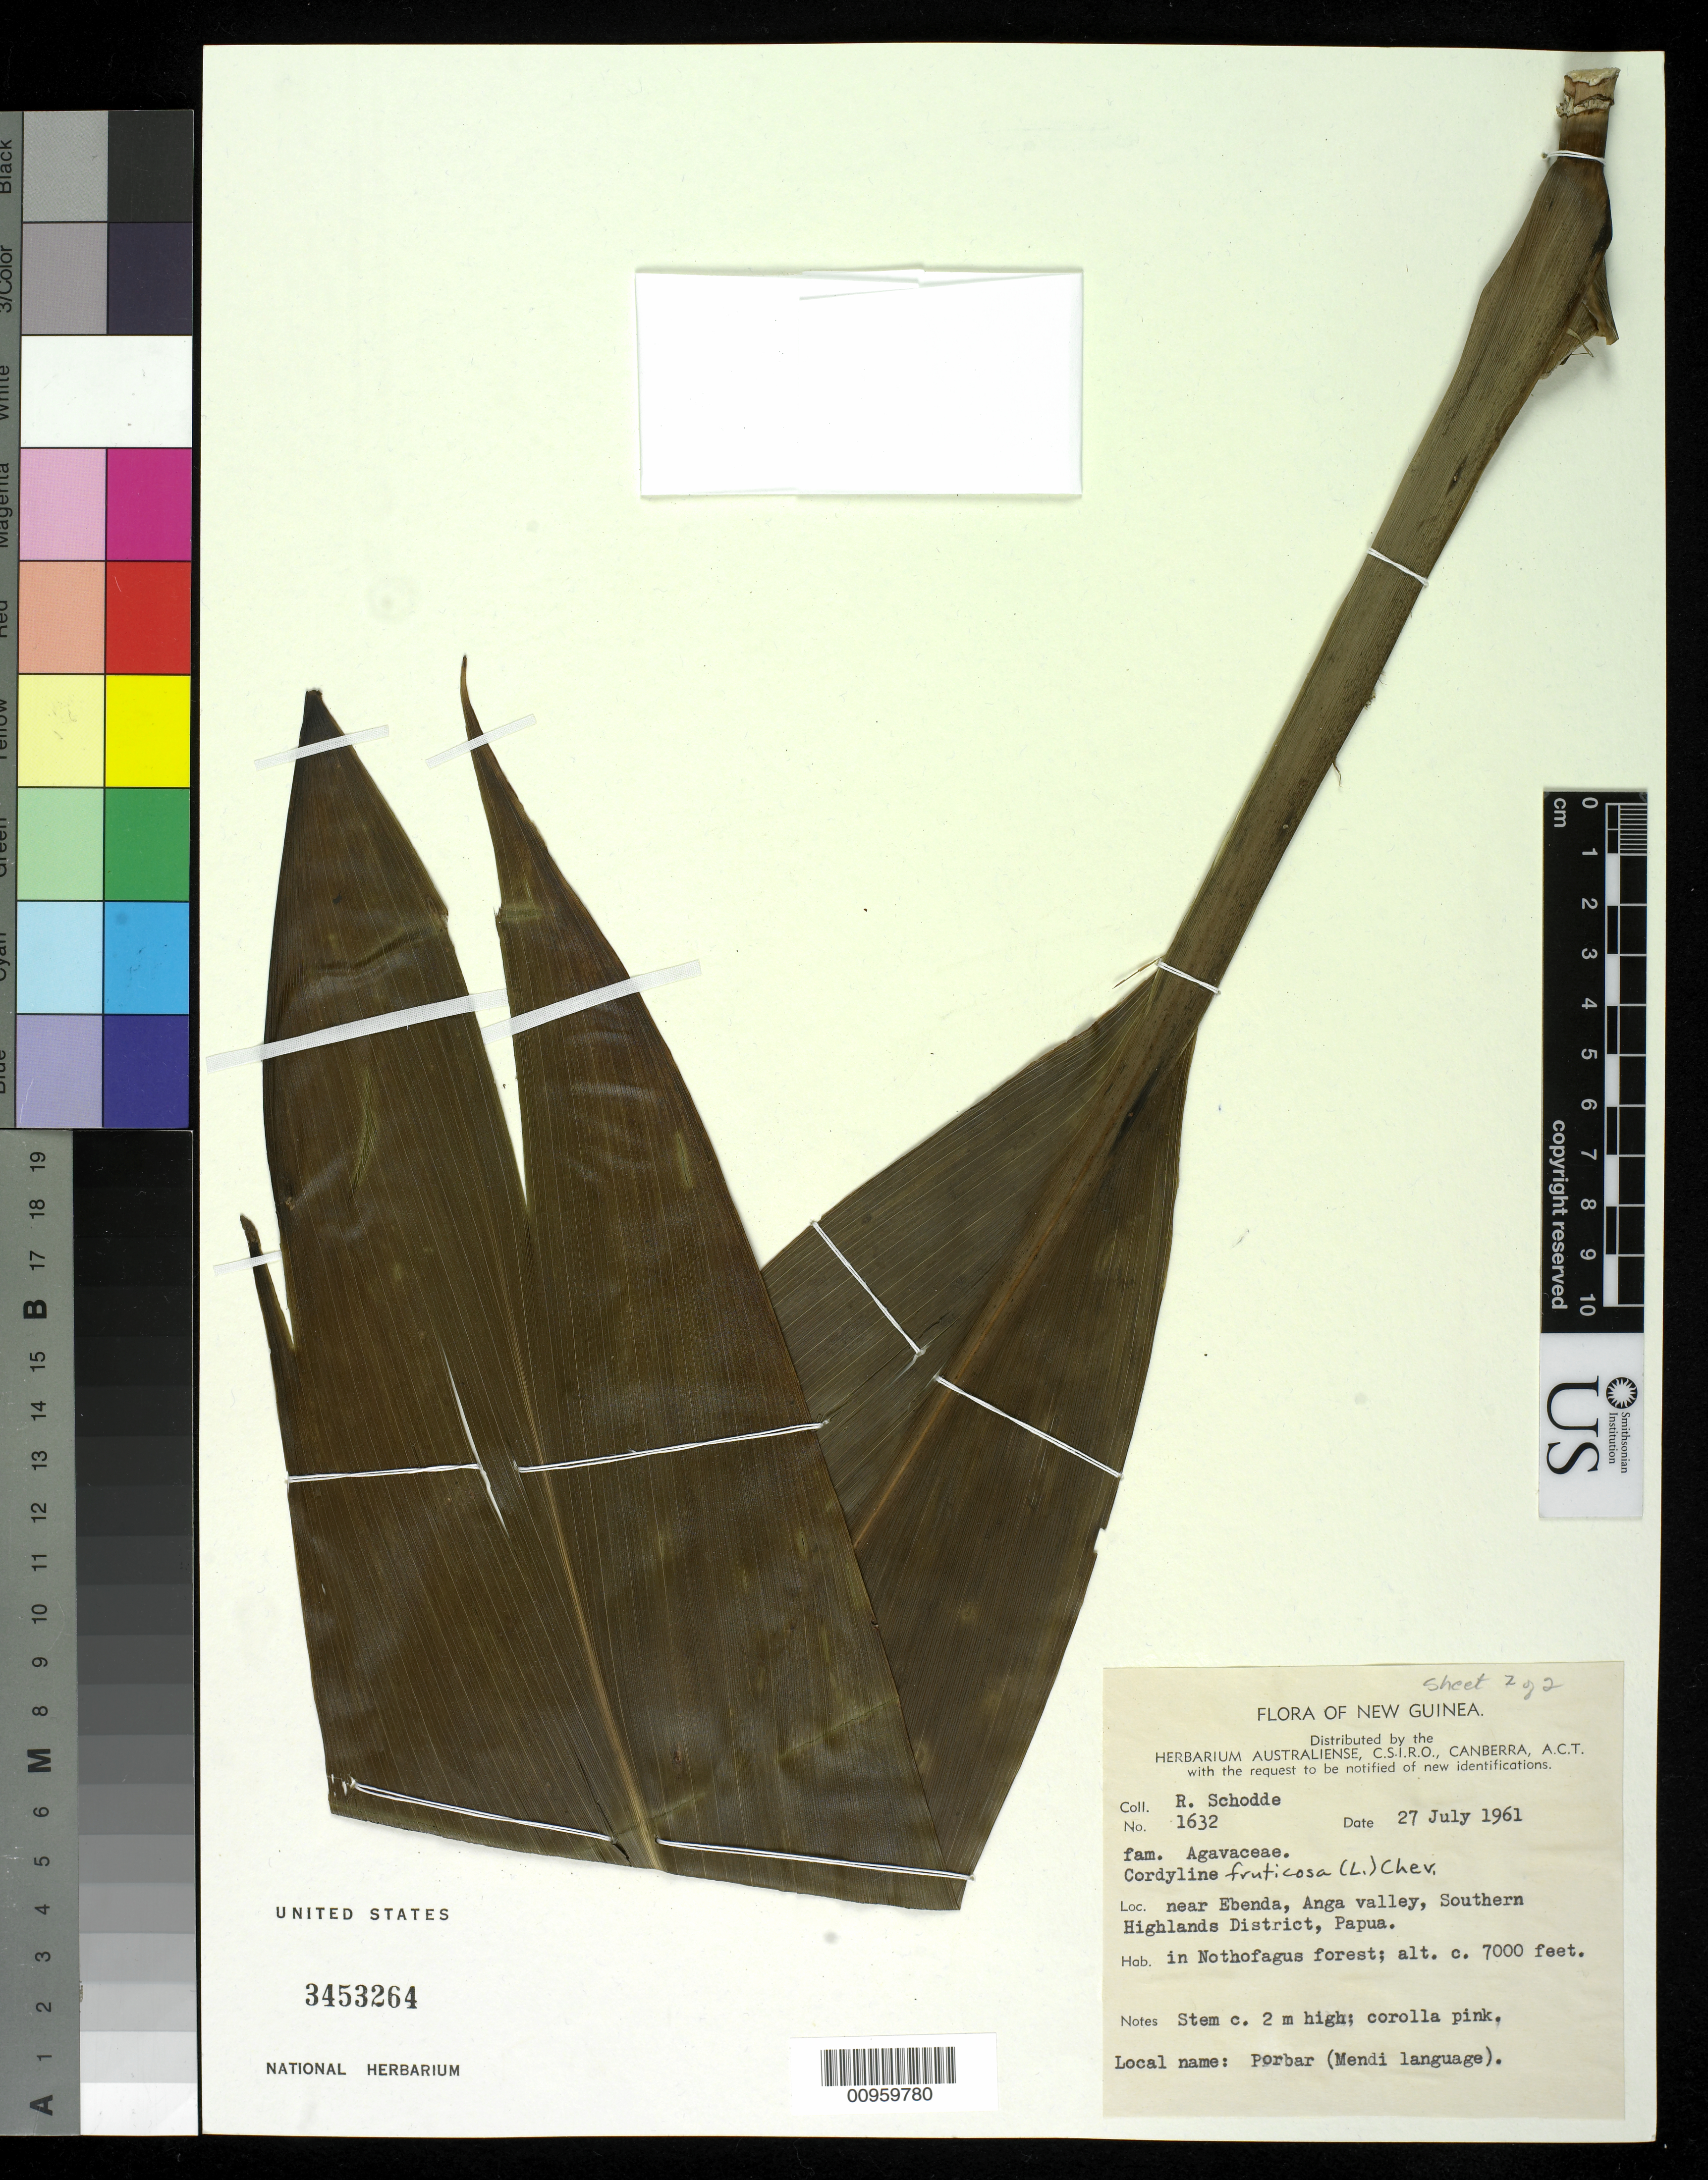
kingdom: Plantae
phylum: Tracheophyta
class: Liliopsida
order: Asparagales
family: Asparagaceae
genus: Cordyline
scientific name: Cordyline fruticosa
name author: (L.) A. Chev.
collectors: R. Schodde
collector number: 1632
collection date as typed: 27 Jul 1961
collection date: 1961-07-27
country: Papua New Guinea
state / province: Southern Highlands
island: New Guinea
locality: near Ebenda, Anga Valley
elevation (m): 2134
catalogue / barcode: US 3453264